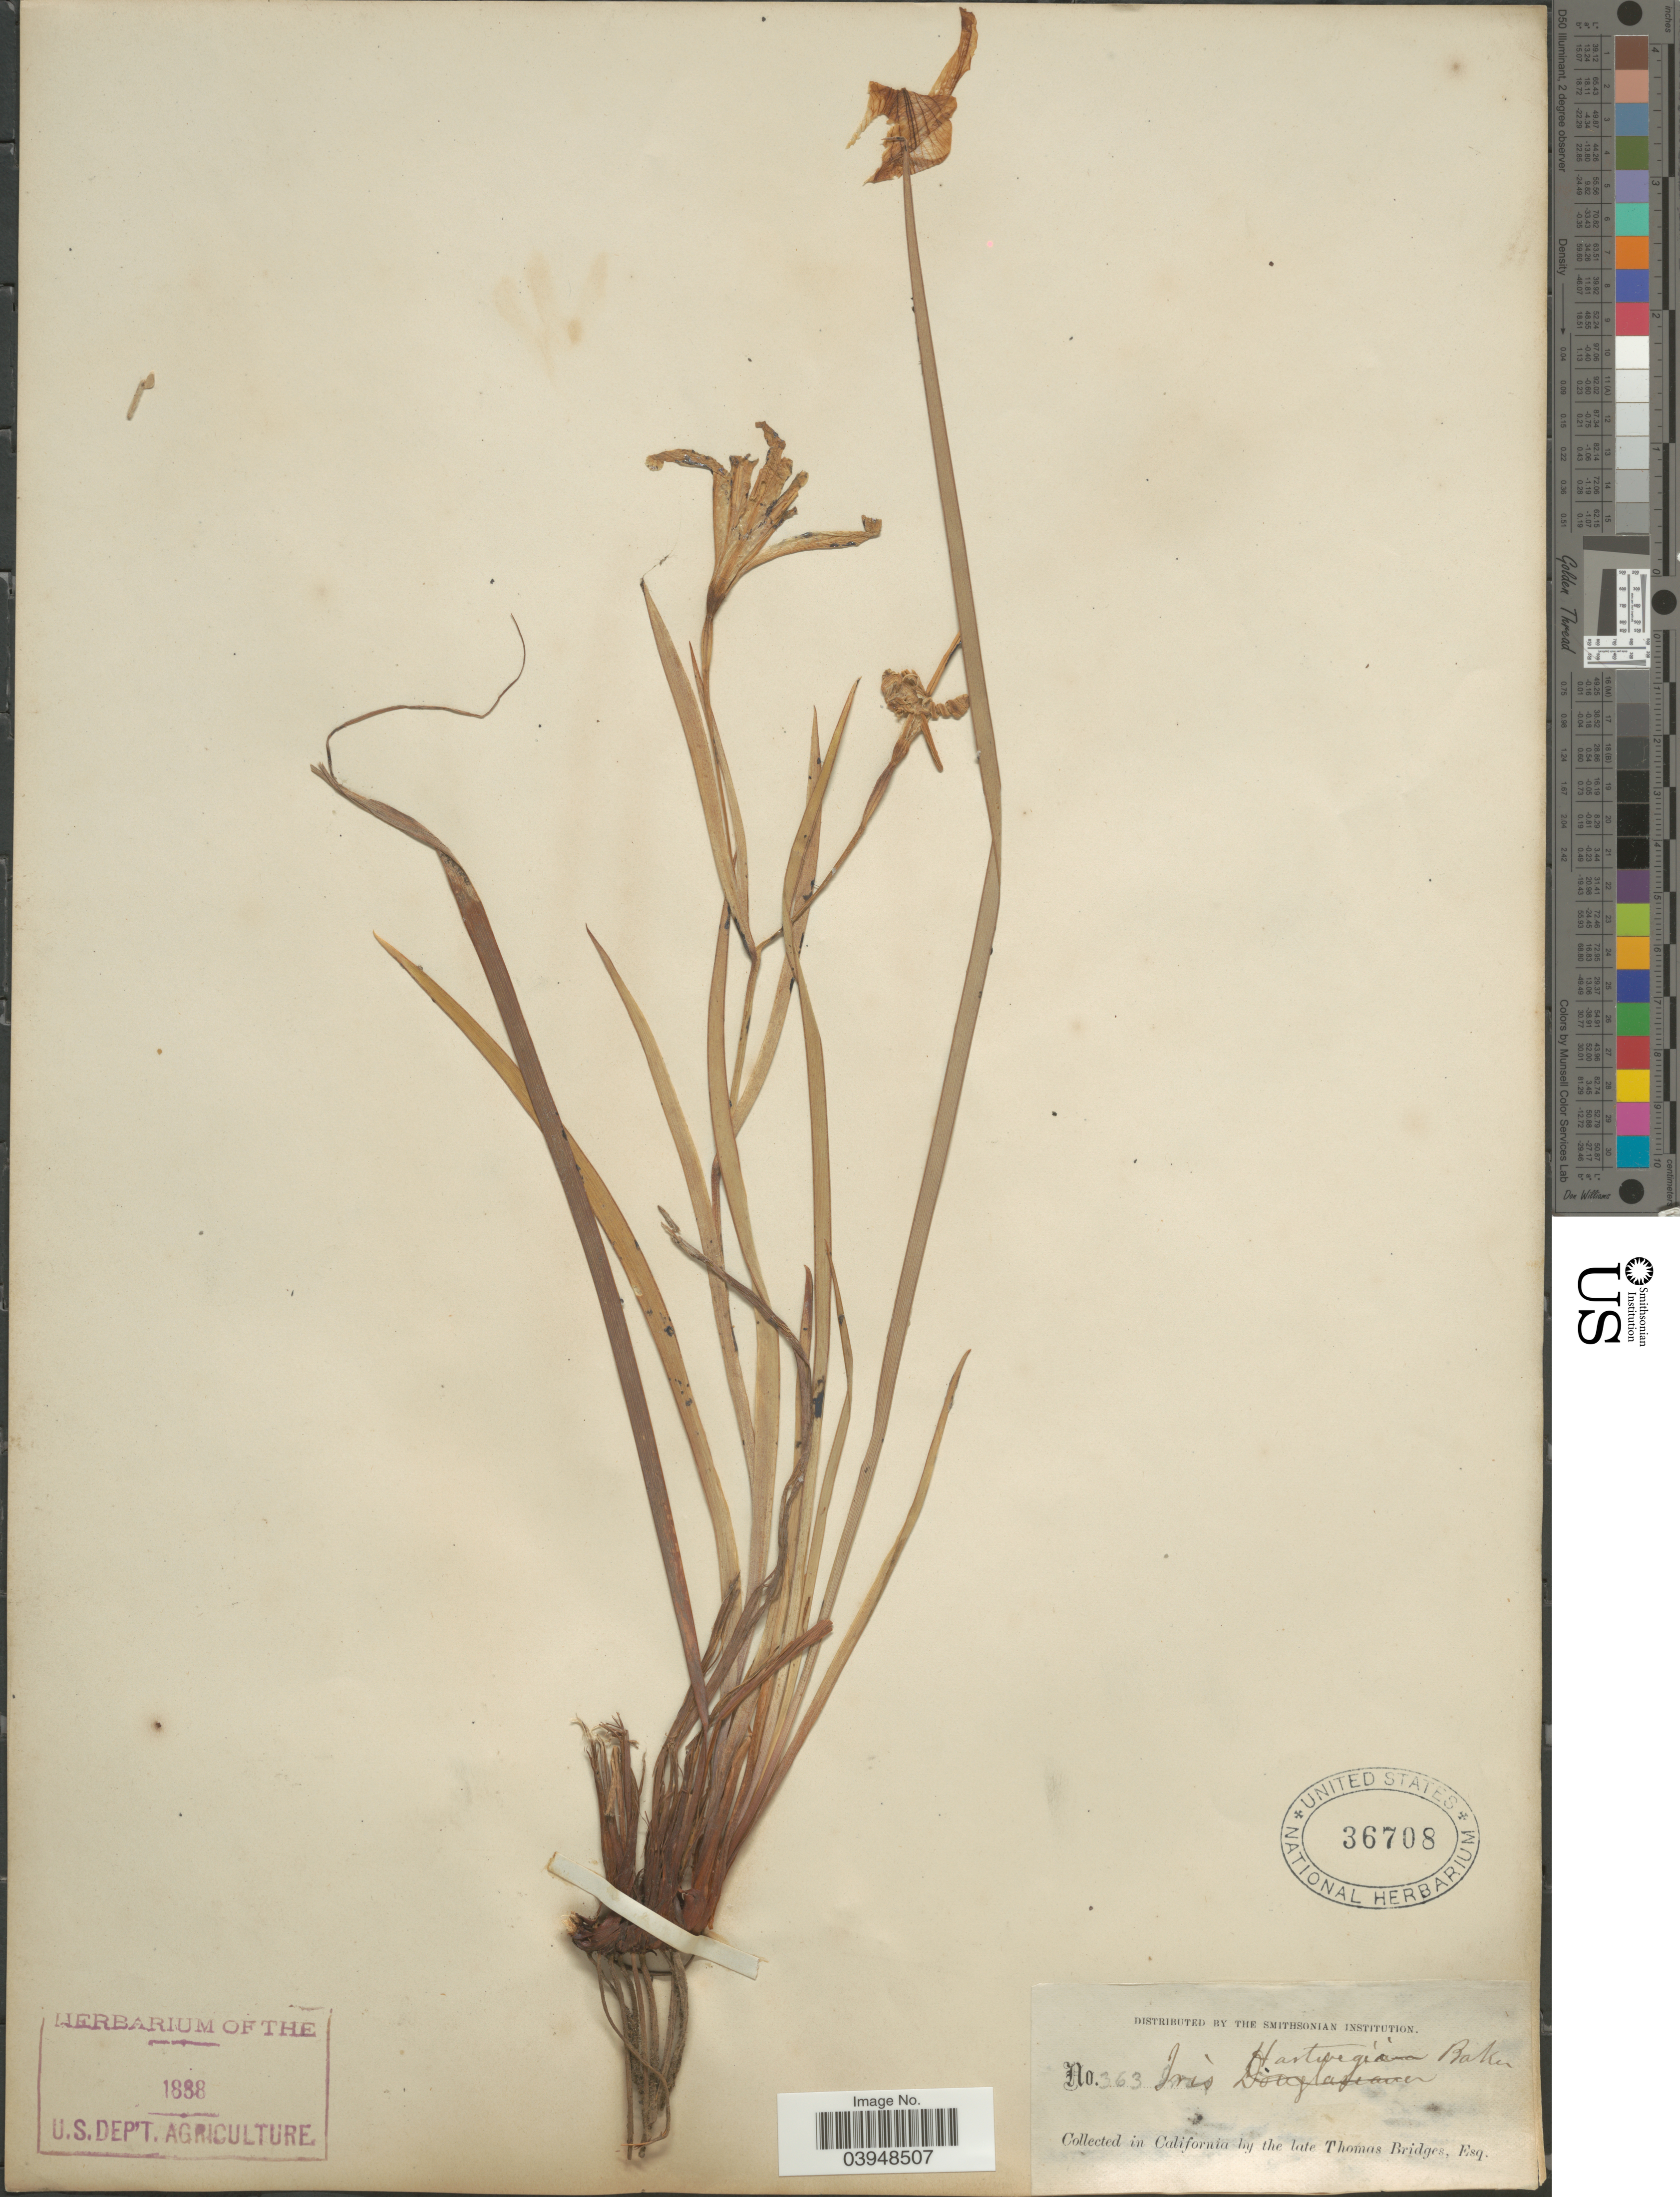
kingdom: Plantae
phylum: Tracheophyta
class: Liliopsida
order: Asparagales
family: Iridaceae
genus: Iris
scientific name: Iris hartwegii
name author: Baker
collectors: T. Bridges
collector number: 363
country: United States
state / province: California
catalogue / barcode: US 36708